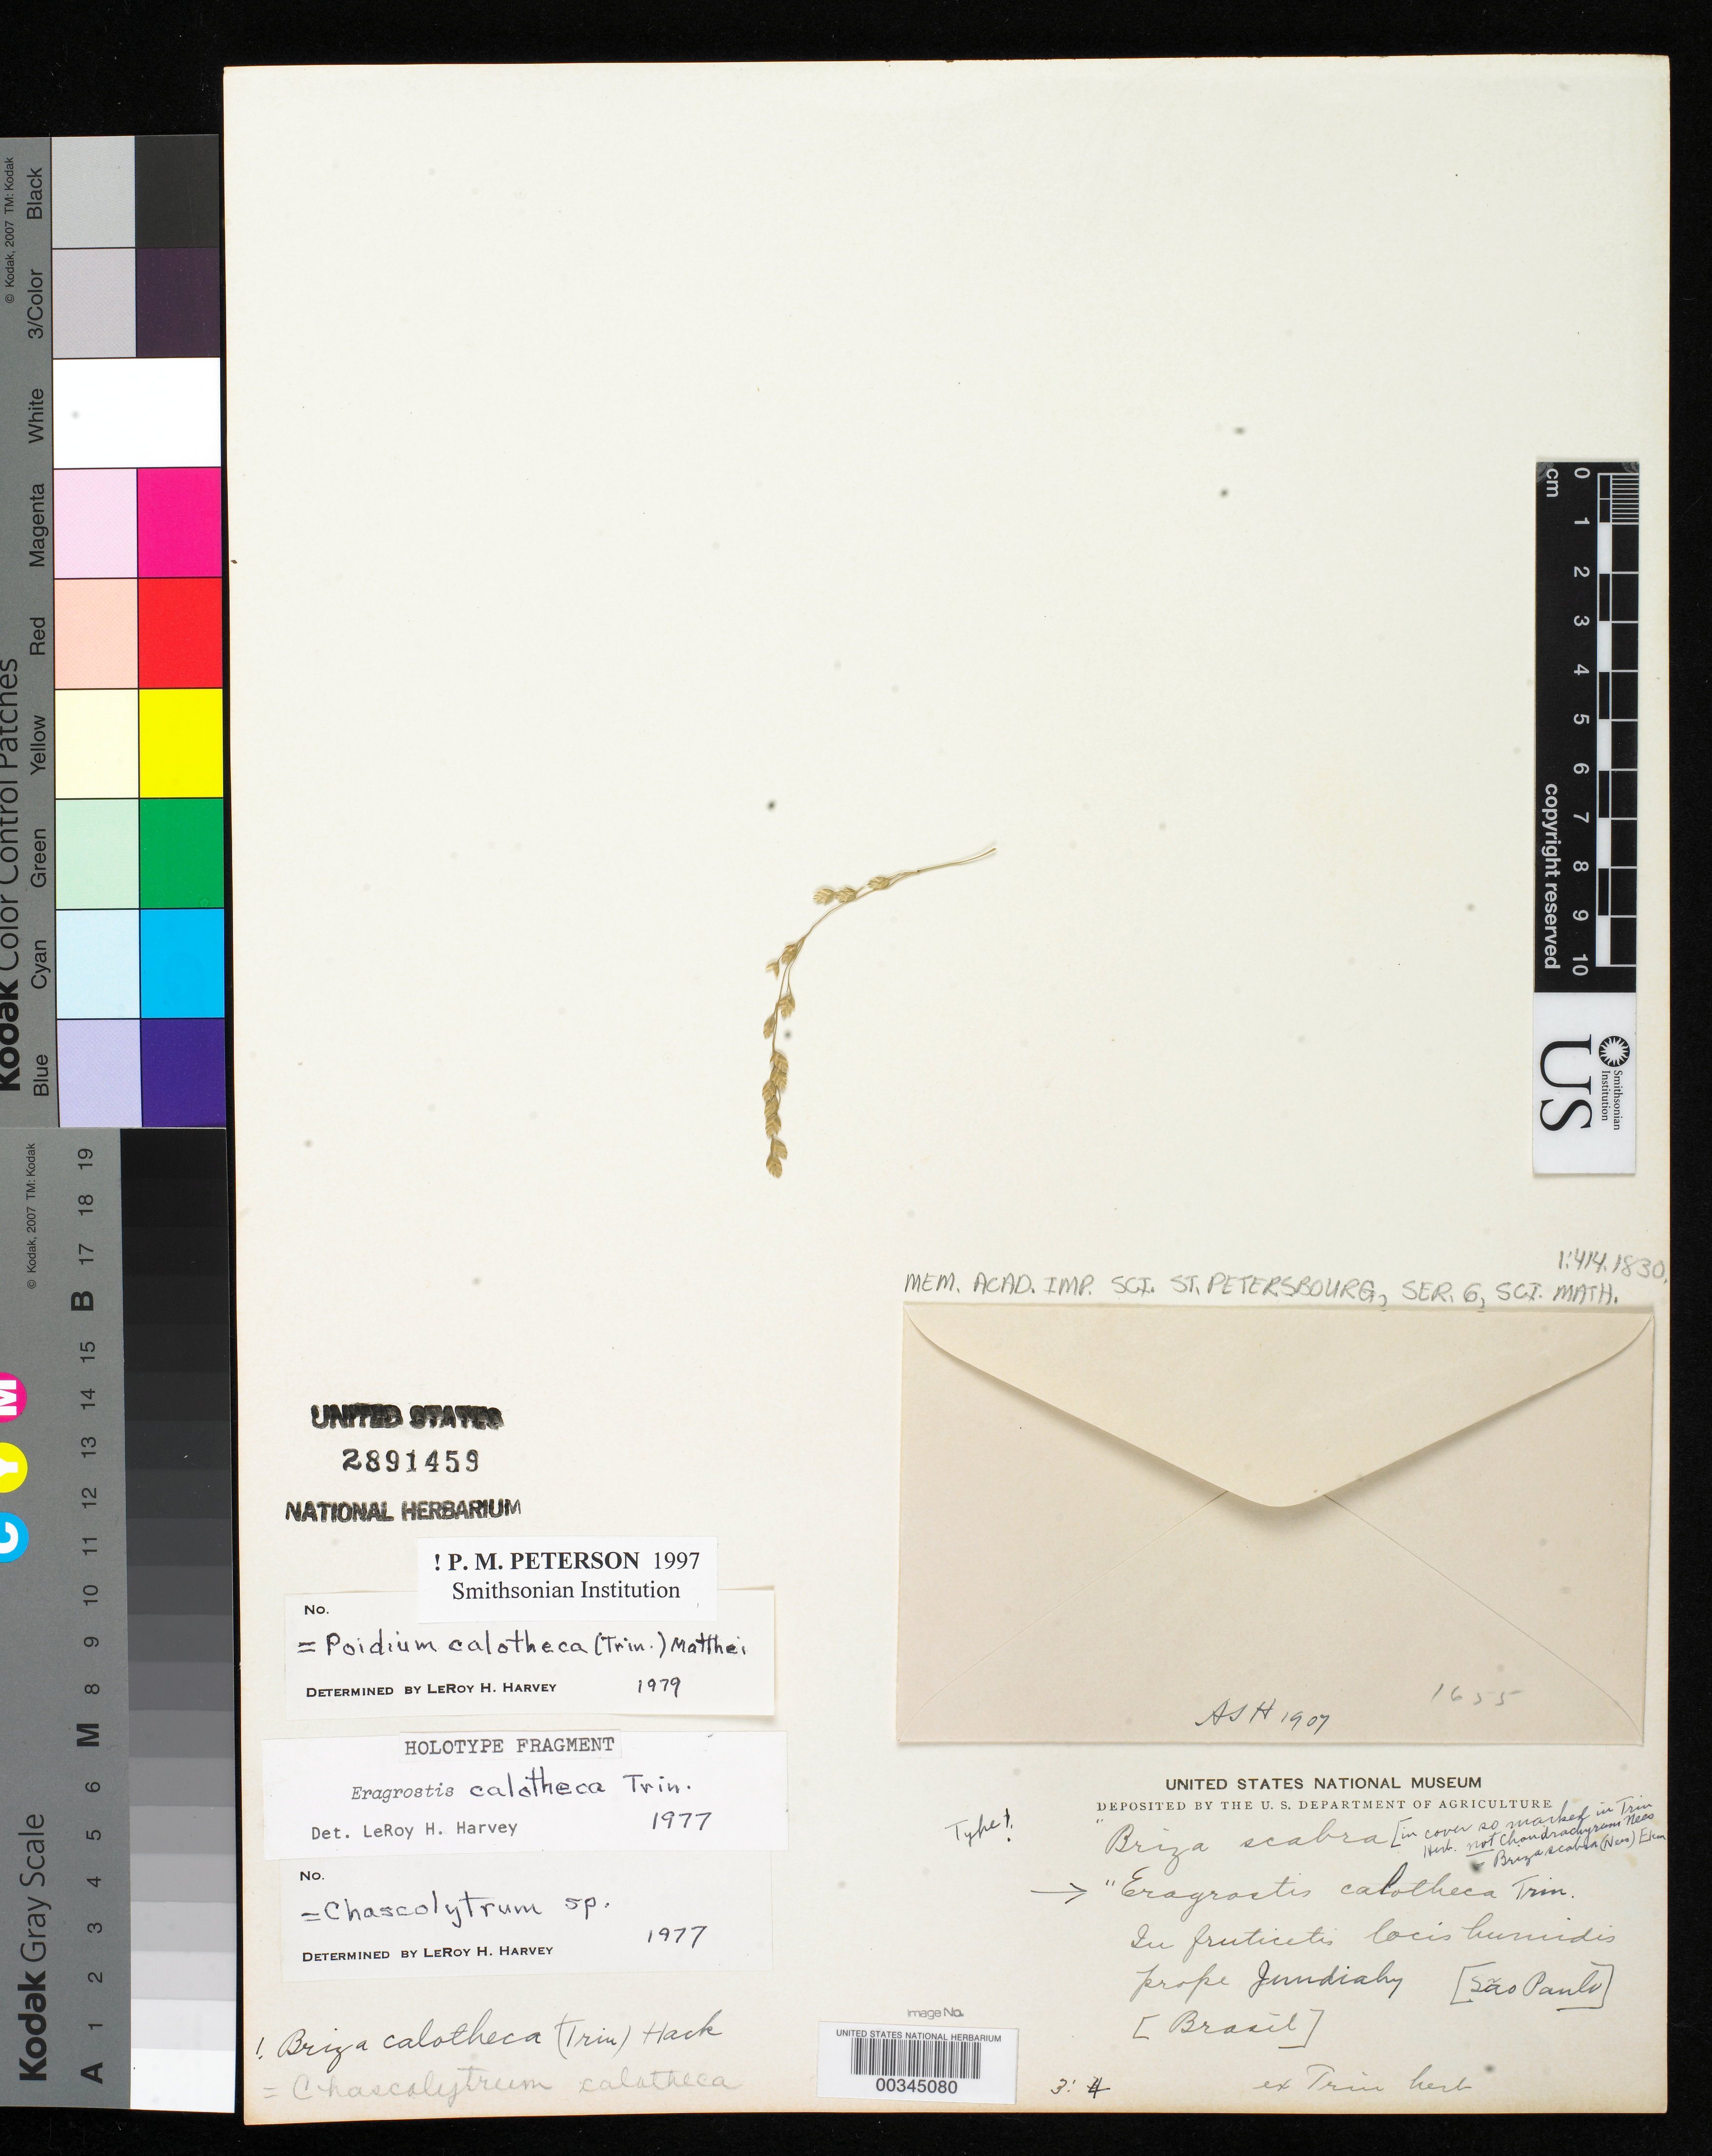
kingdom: Plantae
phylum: Tracheophyta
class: Liliopsida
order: Poales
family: Poaceae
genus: Eragrostis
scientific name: Eragrostis calotheca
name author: Trin.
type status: Type Fragment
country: Brazil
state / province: São Paulo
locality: Prope Jundiahy.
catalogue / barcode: US 2891459